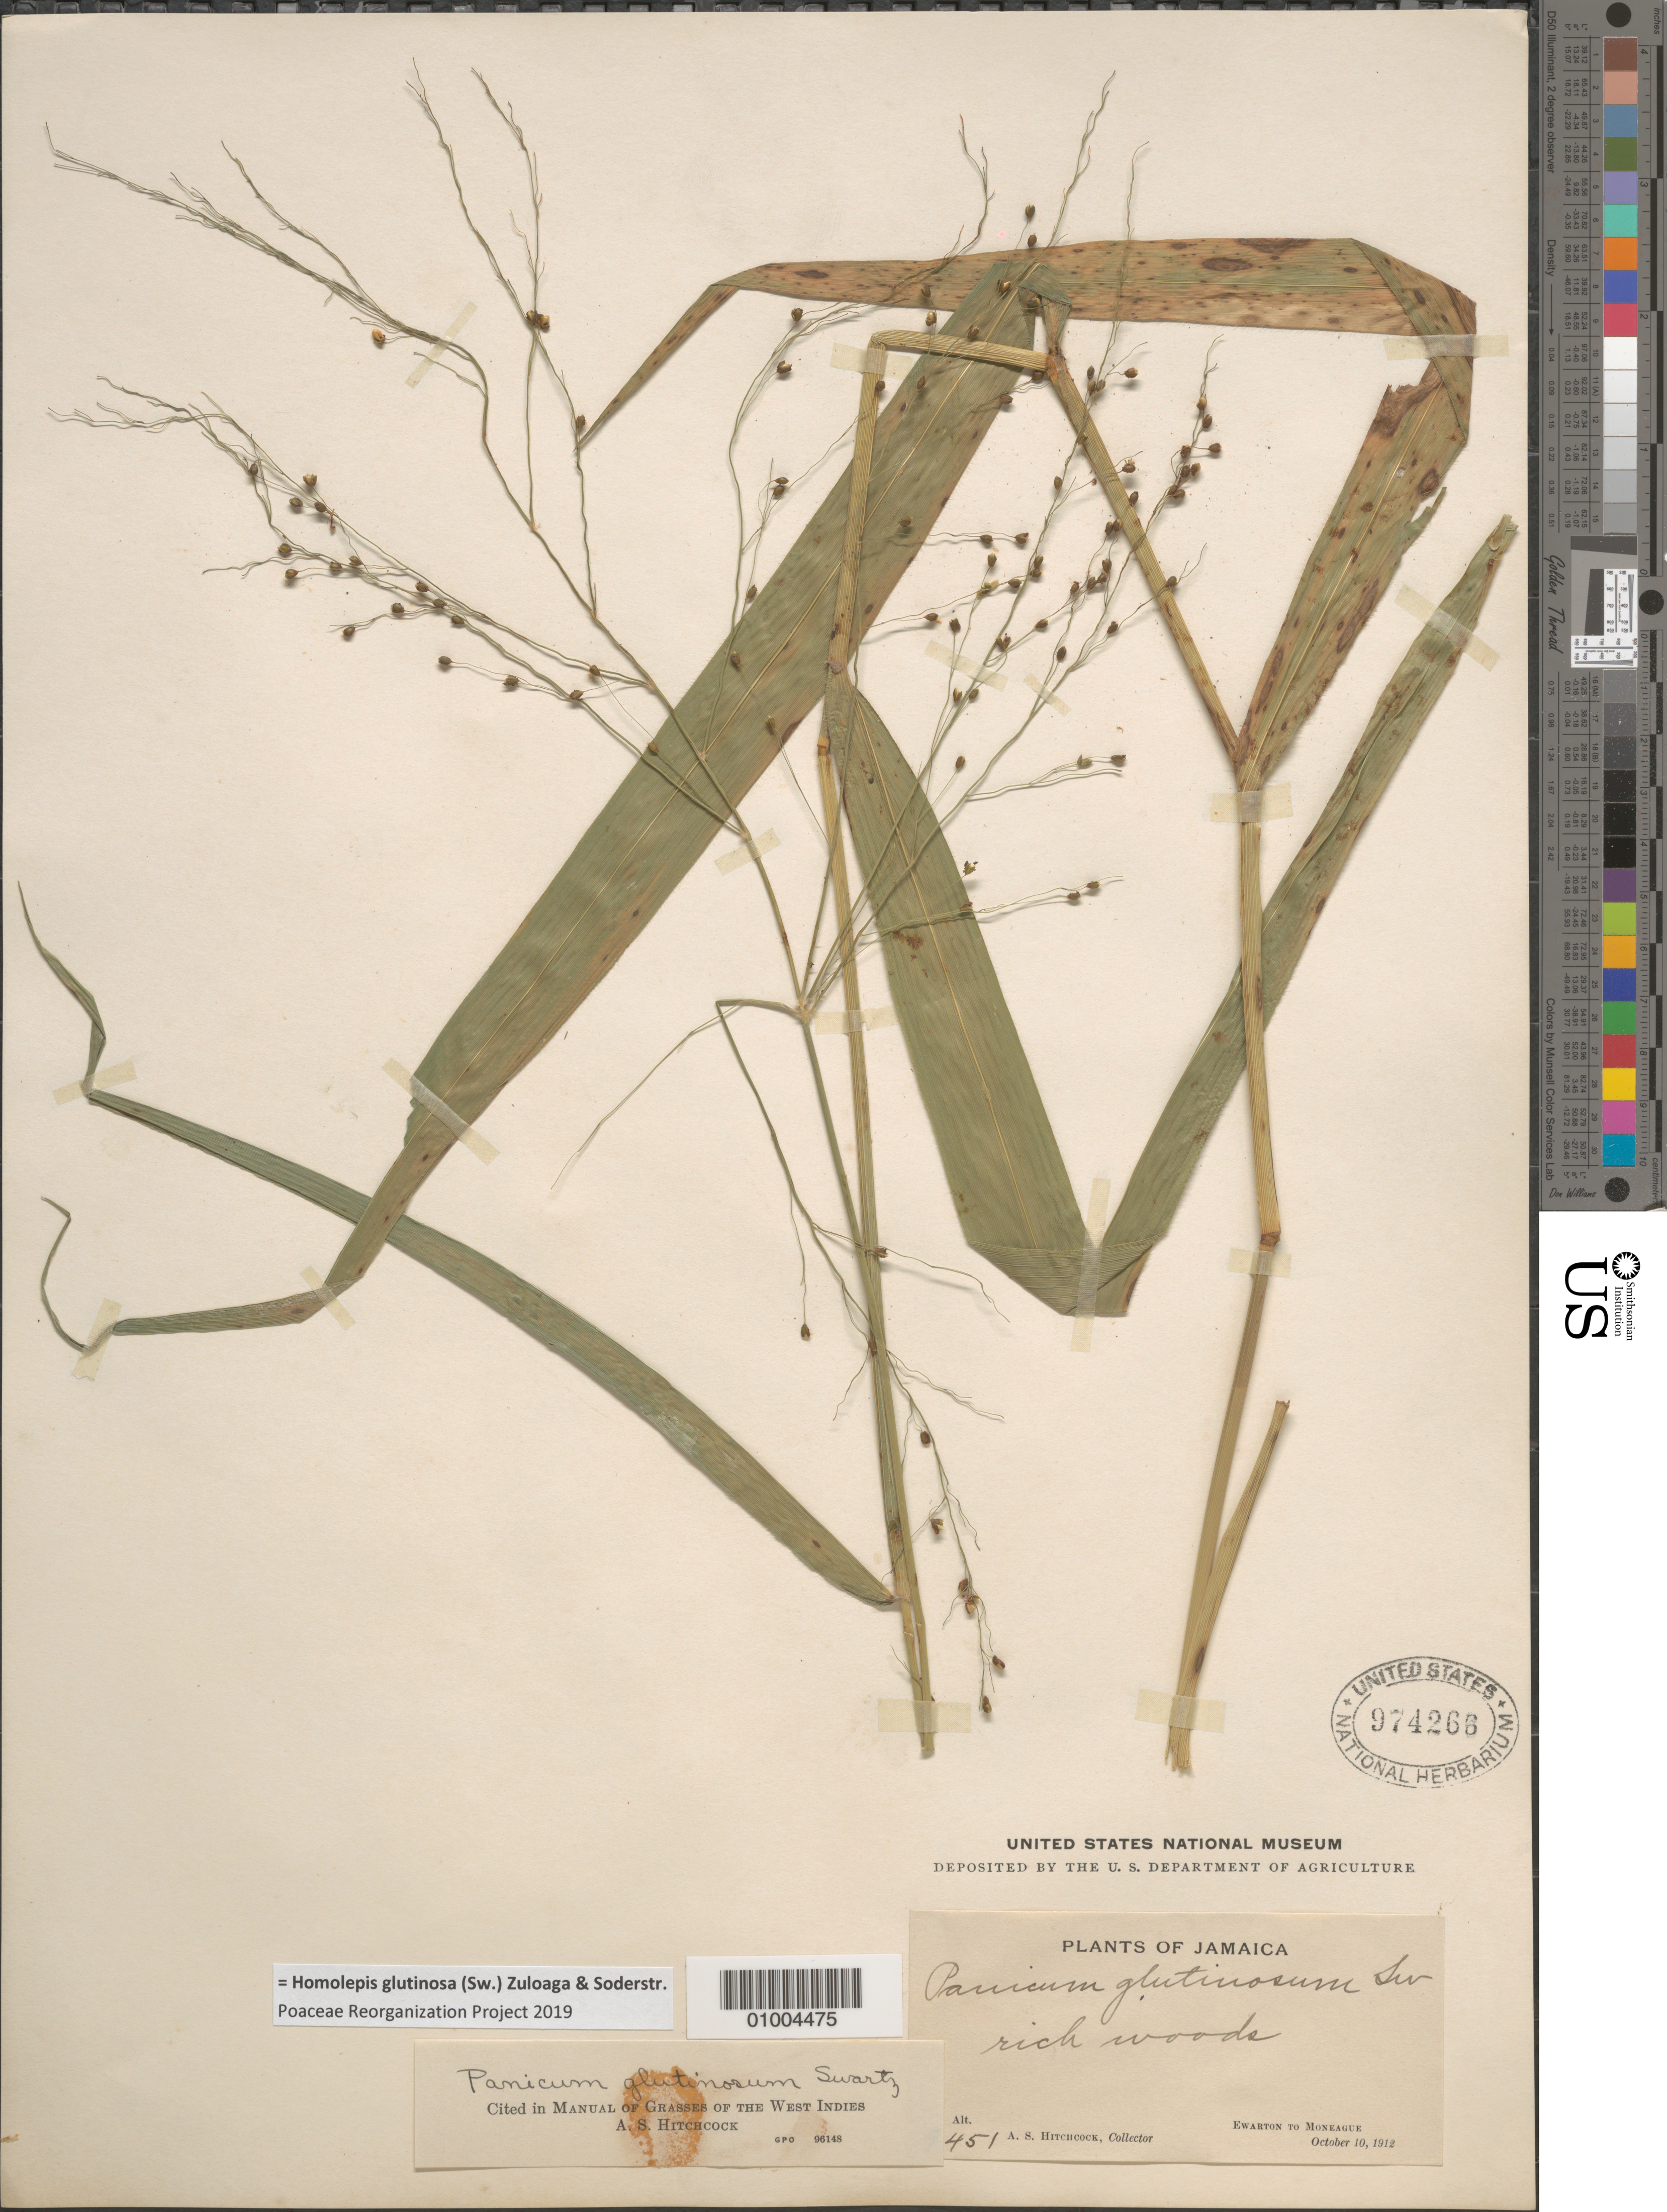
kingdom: Plantae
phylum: Tracheophyta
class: Liliopsida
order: Poales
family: Poaceae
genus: Homolepis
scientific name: Homolepis glutinosa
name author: (Sw.) Zuloaga & Soderstr.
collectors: A. S. Hitchcock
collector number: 9451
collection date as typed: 10 Oct 1912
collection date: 1912-10-10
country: Jamaica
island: Jamaica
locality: Ewarton to Moneague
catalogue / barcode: US 974266